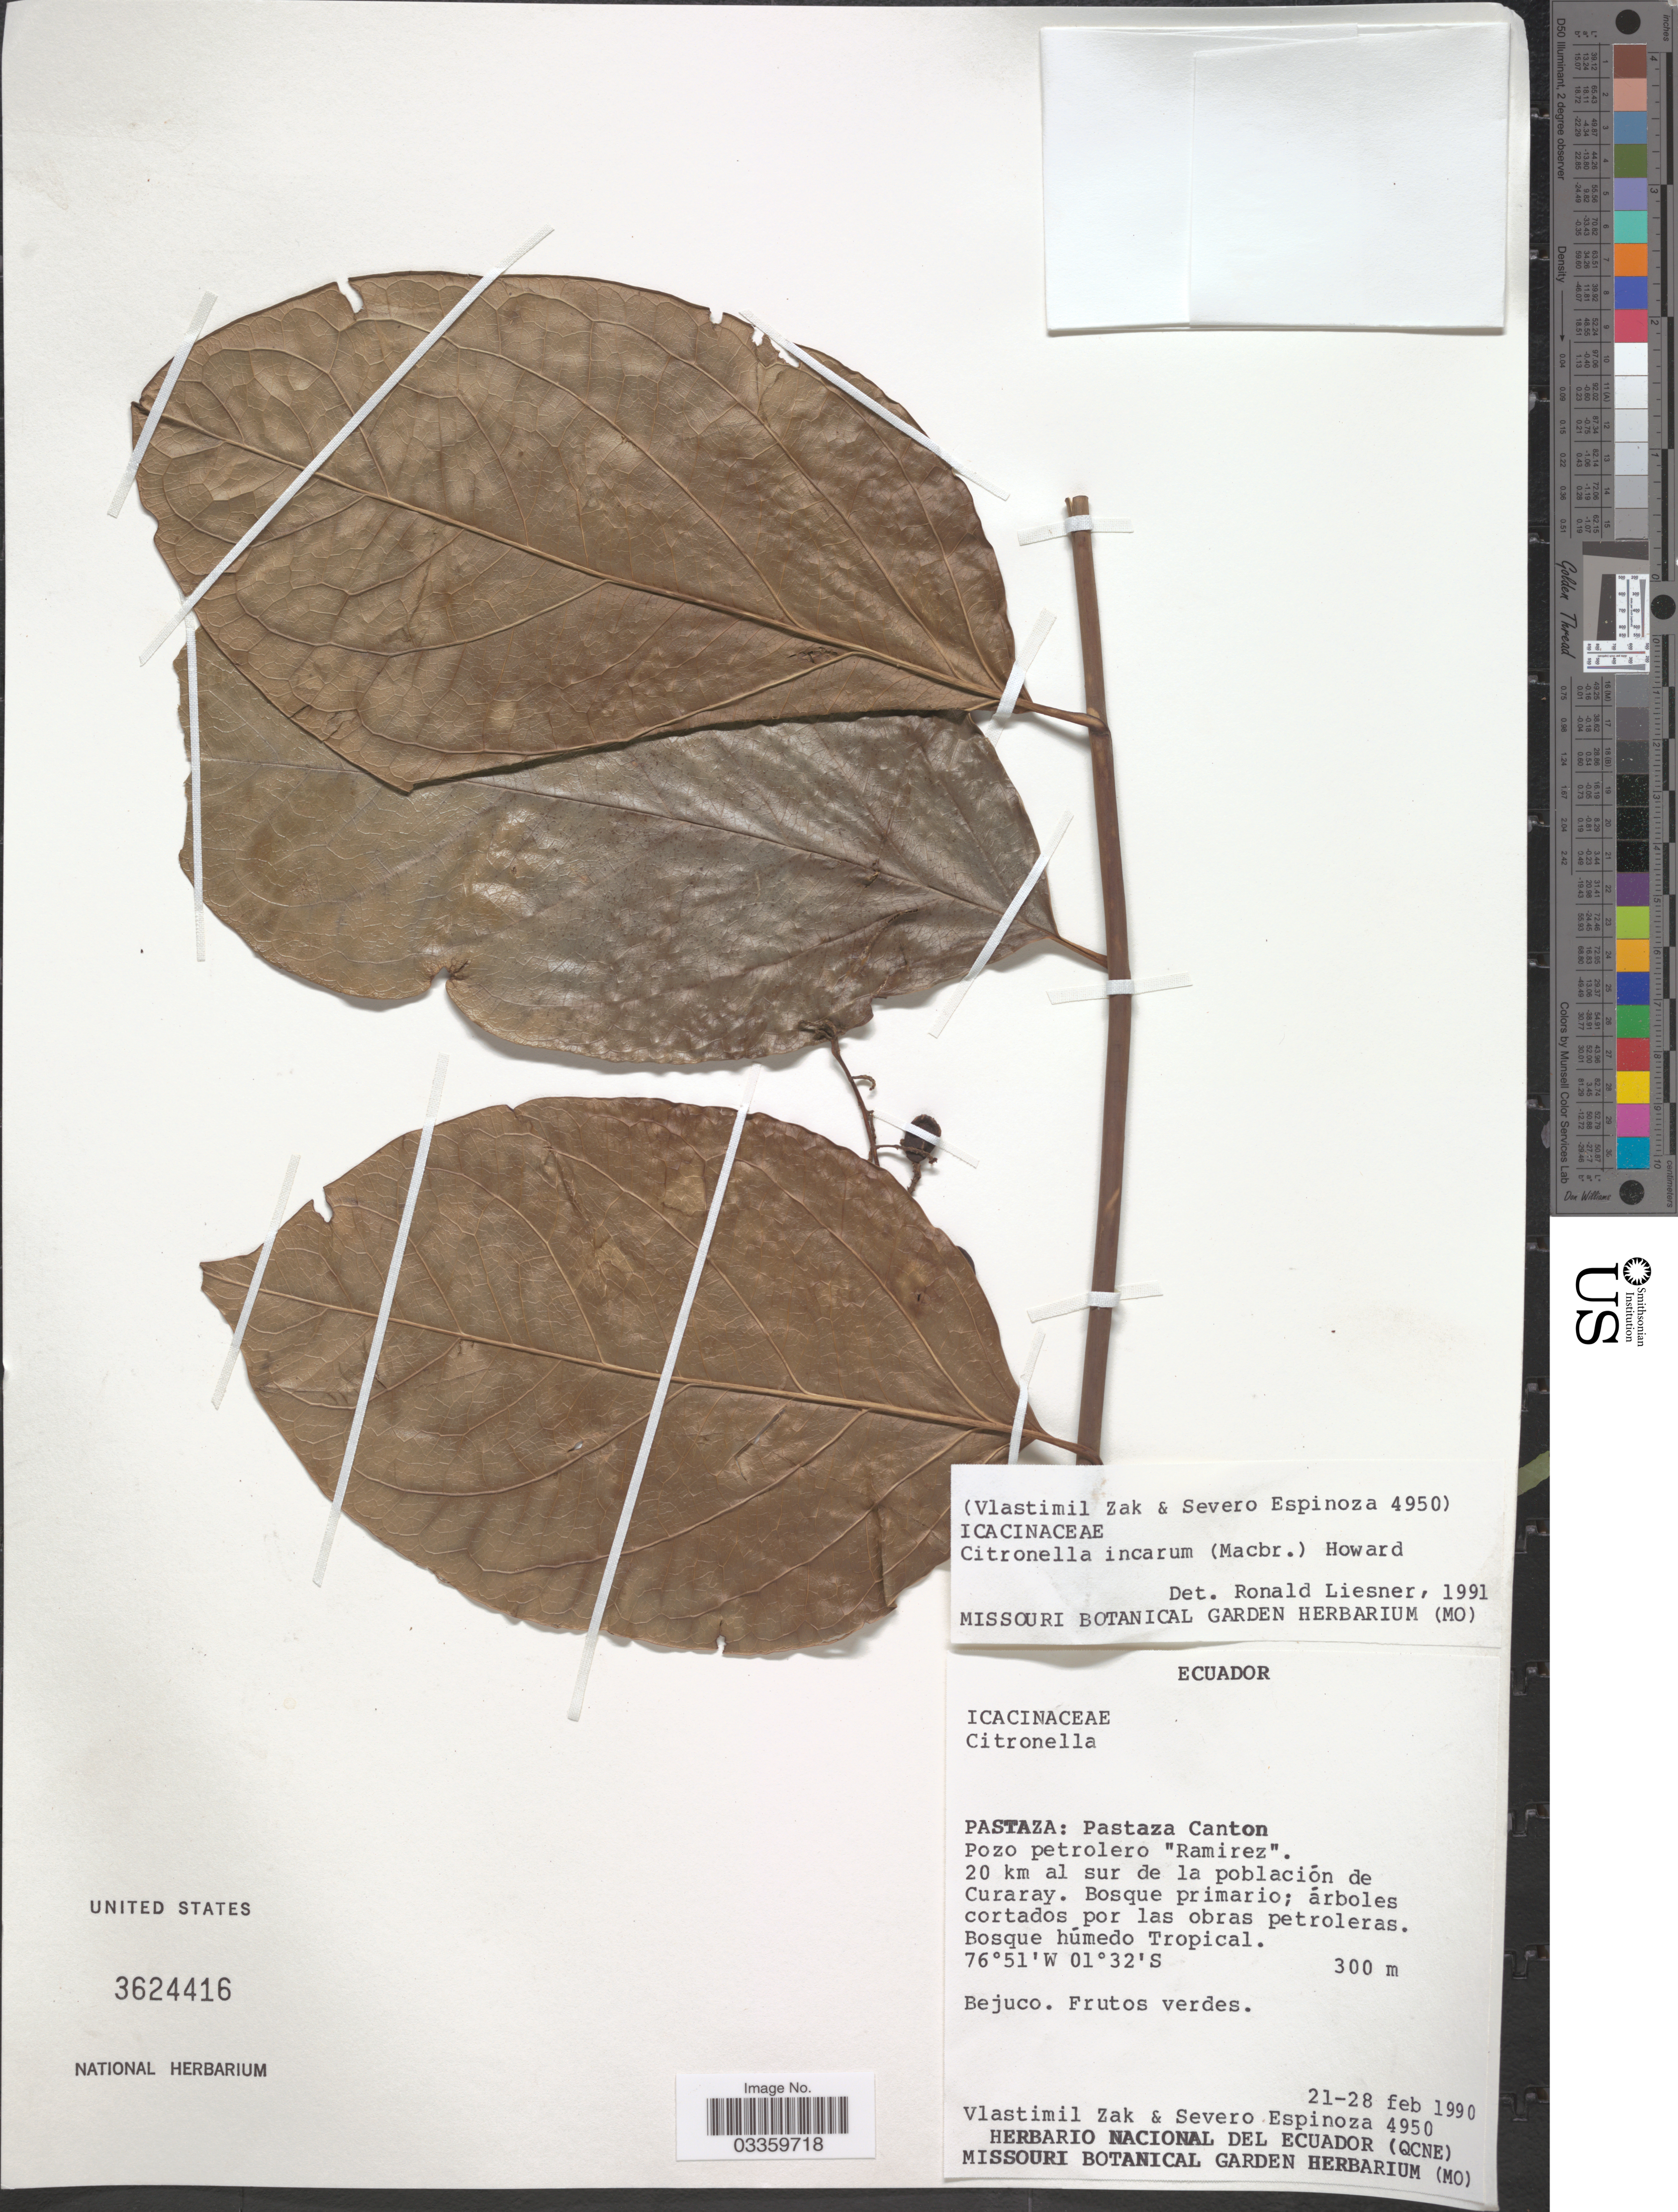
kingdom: Plantae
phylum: Tracheophyta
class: Magnoliopsida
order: Cardiopteridales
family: Cardiopteridaceae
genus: Citronella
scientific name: Citronella incarum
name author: (J.F. Macbr.) R.A. Howard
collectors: V. Zak & S. Espinoza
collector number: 4950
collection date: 1990-02-21/1990-02-28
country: Ecuador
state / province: Pastaza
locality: Pastaza Canton, Pozo petrolero "Ramirez". 20 km al sur de la población de Curaray.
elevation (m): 300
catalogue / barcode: US 3624416